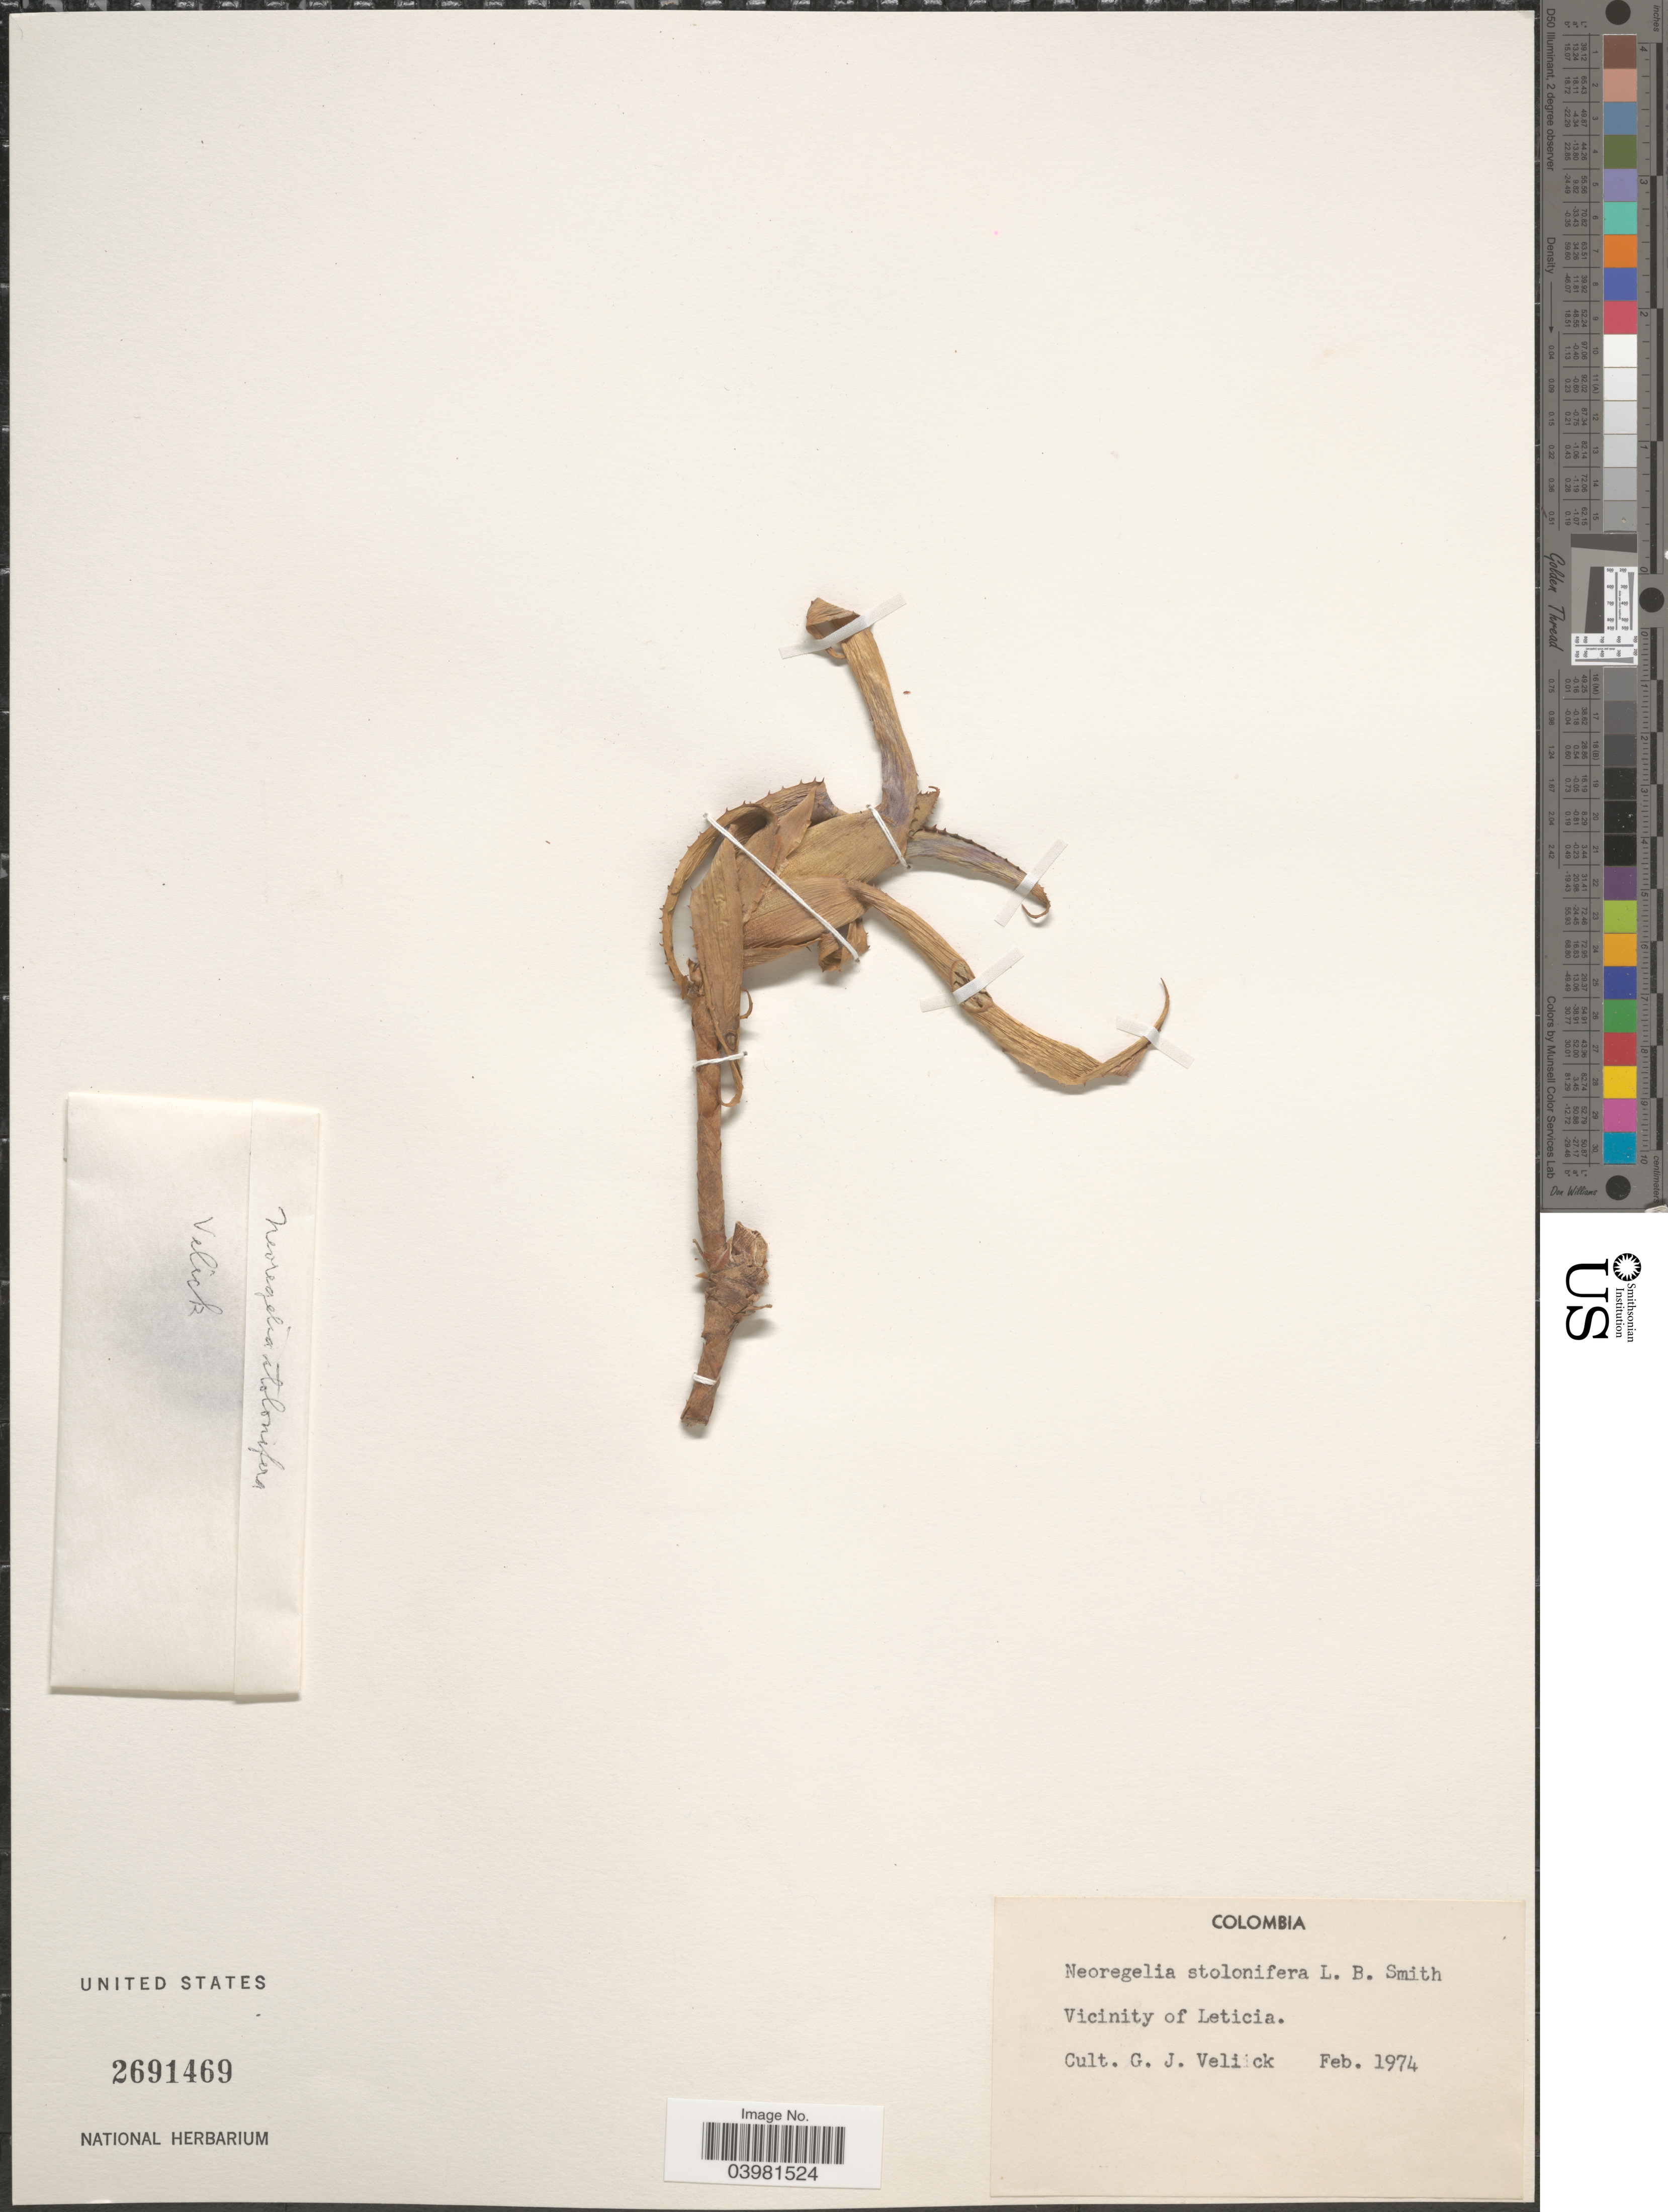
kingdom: Plantae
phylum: Tracheophyta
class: Liliopsida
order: Poales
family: Bromeliaceae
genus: Neoregelia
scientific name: Neoregelia stolonifera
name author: L.B. Sm.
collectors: G. Velick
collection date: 1974-02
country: Colombia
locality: Vicinity of Leticia.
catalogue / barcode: US 2691469